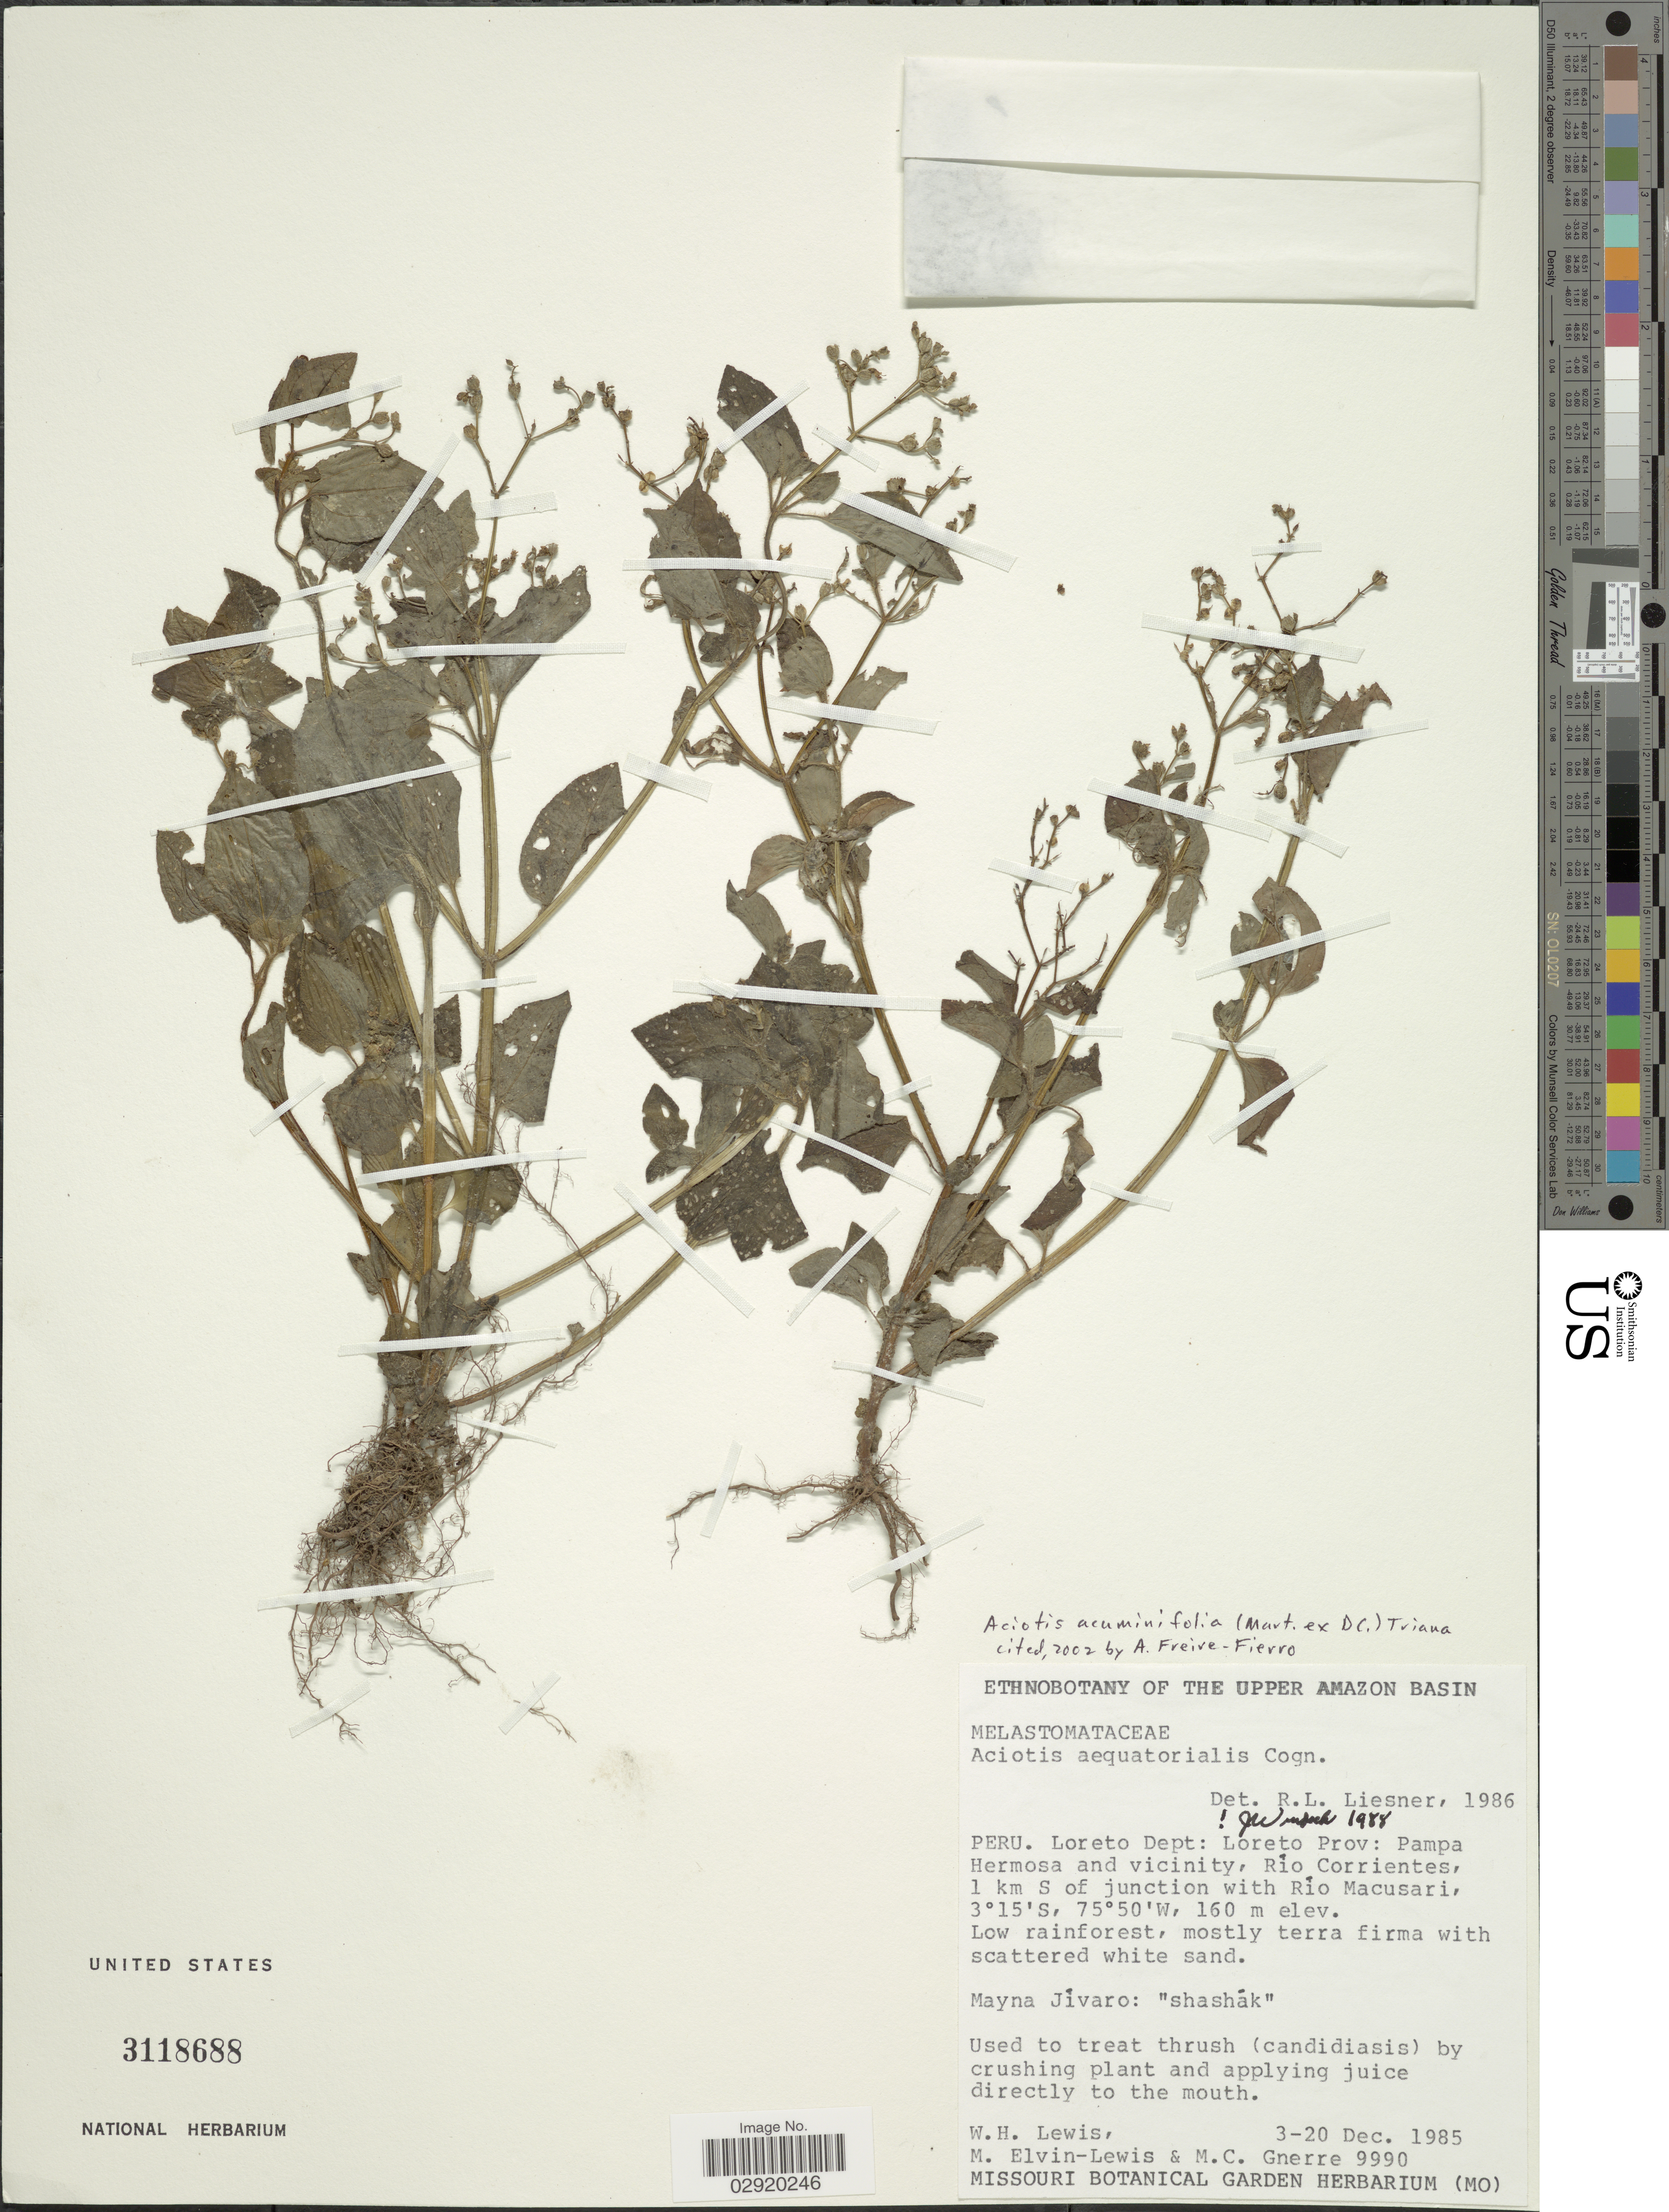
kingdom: Plantae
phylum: Tracheophyta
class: Magnoliopsida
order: Myrtales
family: Melastomataceae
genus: Aciotis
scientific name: Aciotis acuminifolia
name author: (Mart. ex DC.) Triana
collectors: W. H. Lewis, M. Elvin-Lewis & M. Gnerre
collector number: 9990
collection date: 1985-12-03/1985-12-20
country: Peru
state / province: Loreto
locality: Dept: Loreto Prov: Pampa Hermosa and vicinity, Río Corrientes, 1 km S of junction with Río Macusari.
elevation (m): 160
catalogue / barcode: US 3118688